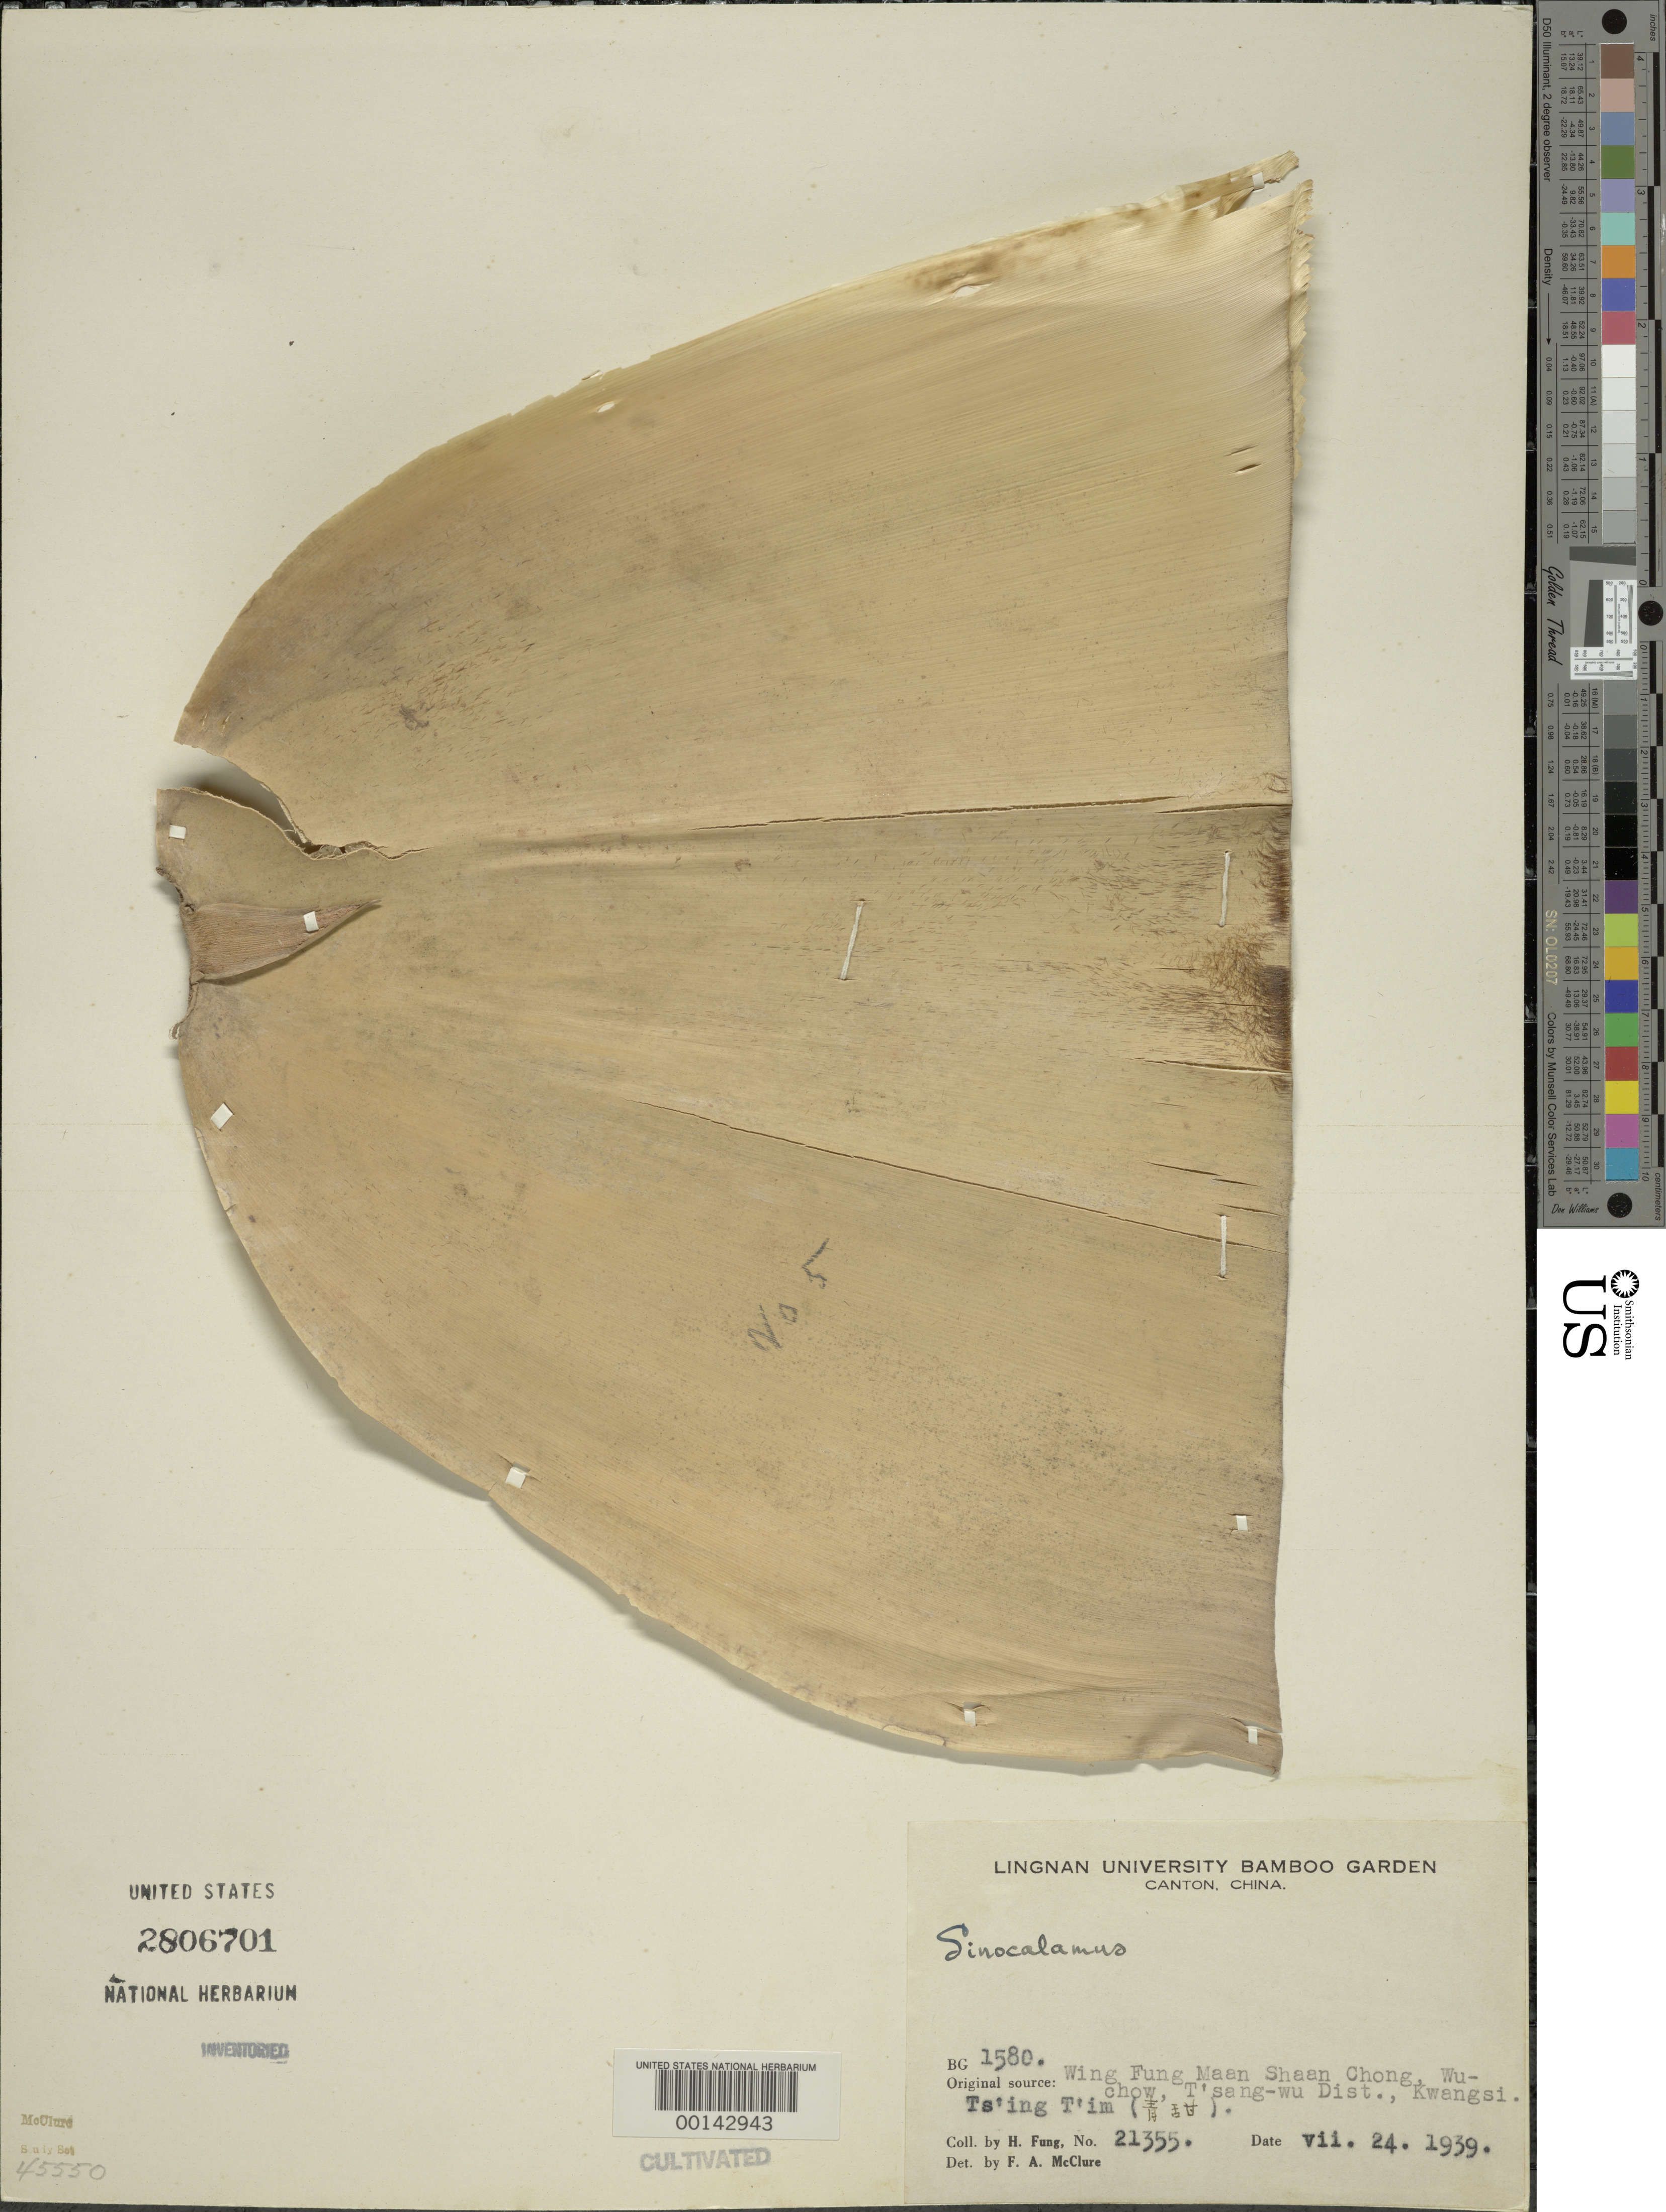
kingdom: Plantae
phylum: Tracheophyta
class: Liliopsida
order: Poales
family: Poaceae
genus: Sinocalamus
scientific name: Sinocalamus sp.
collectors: H. L. Fung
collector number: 21355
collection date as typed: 24 Dec 1939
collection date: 1939-12-24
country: China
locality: Lingnan univ. b.g.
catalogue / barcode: US 2806701